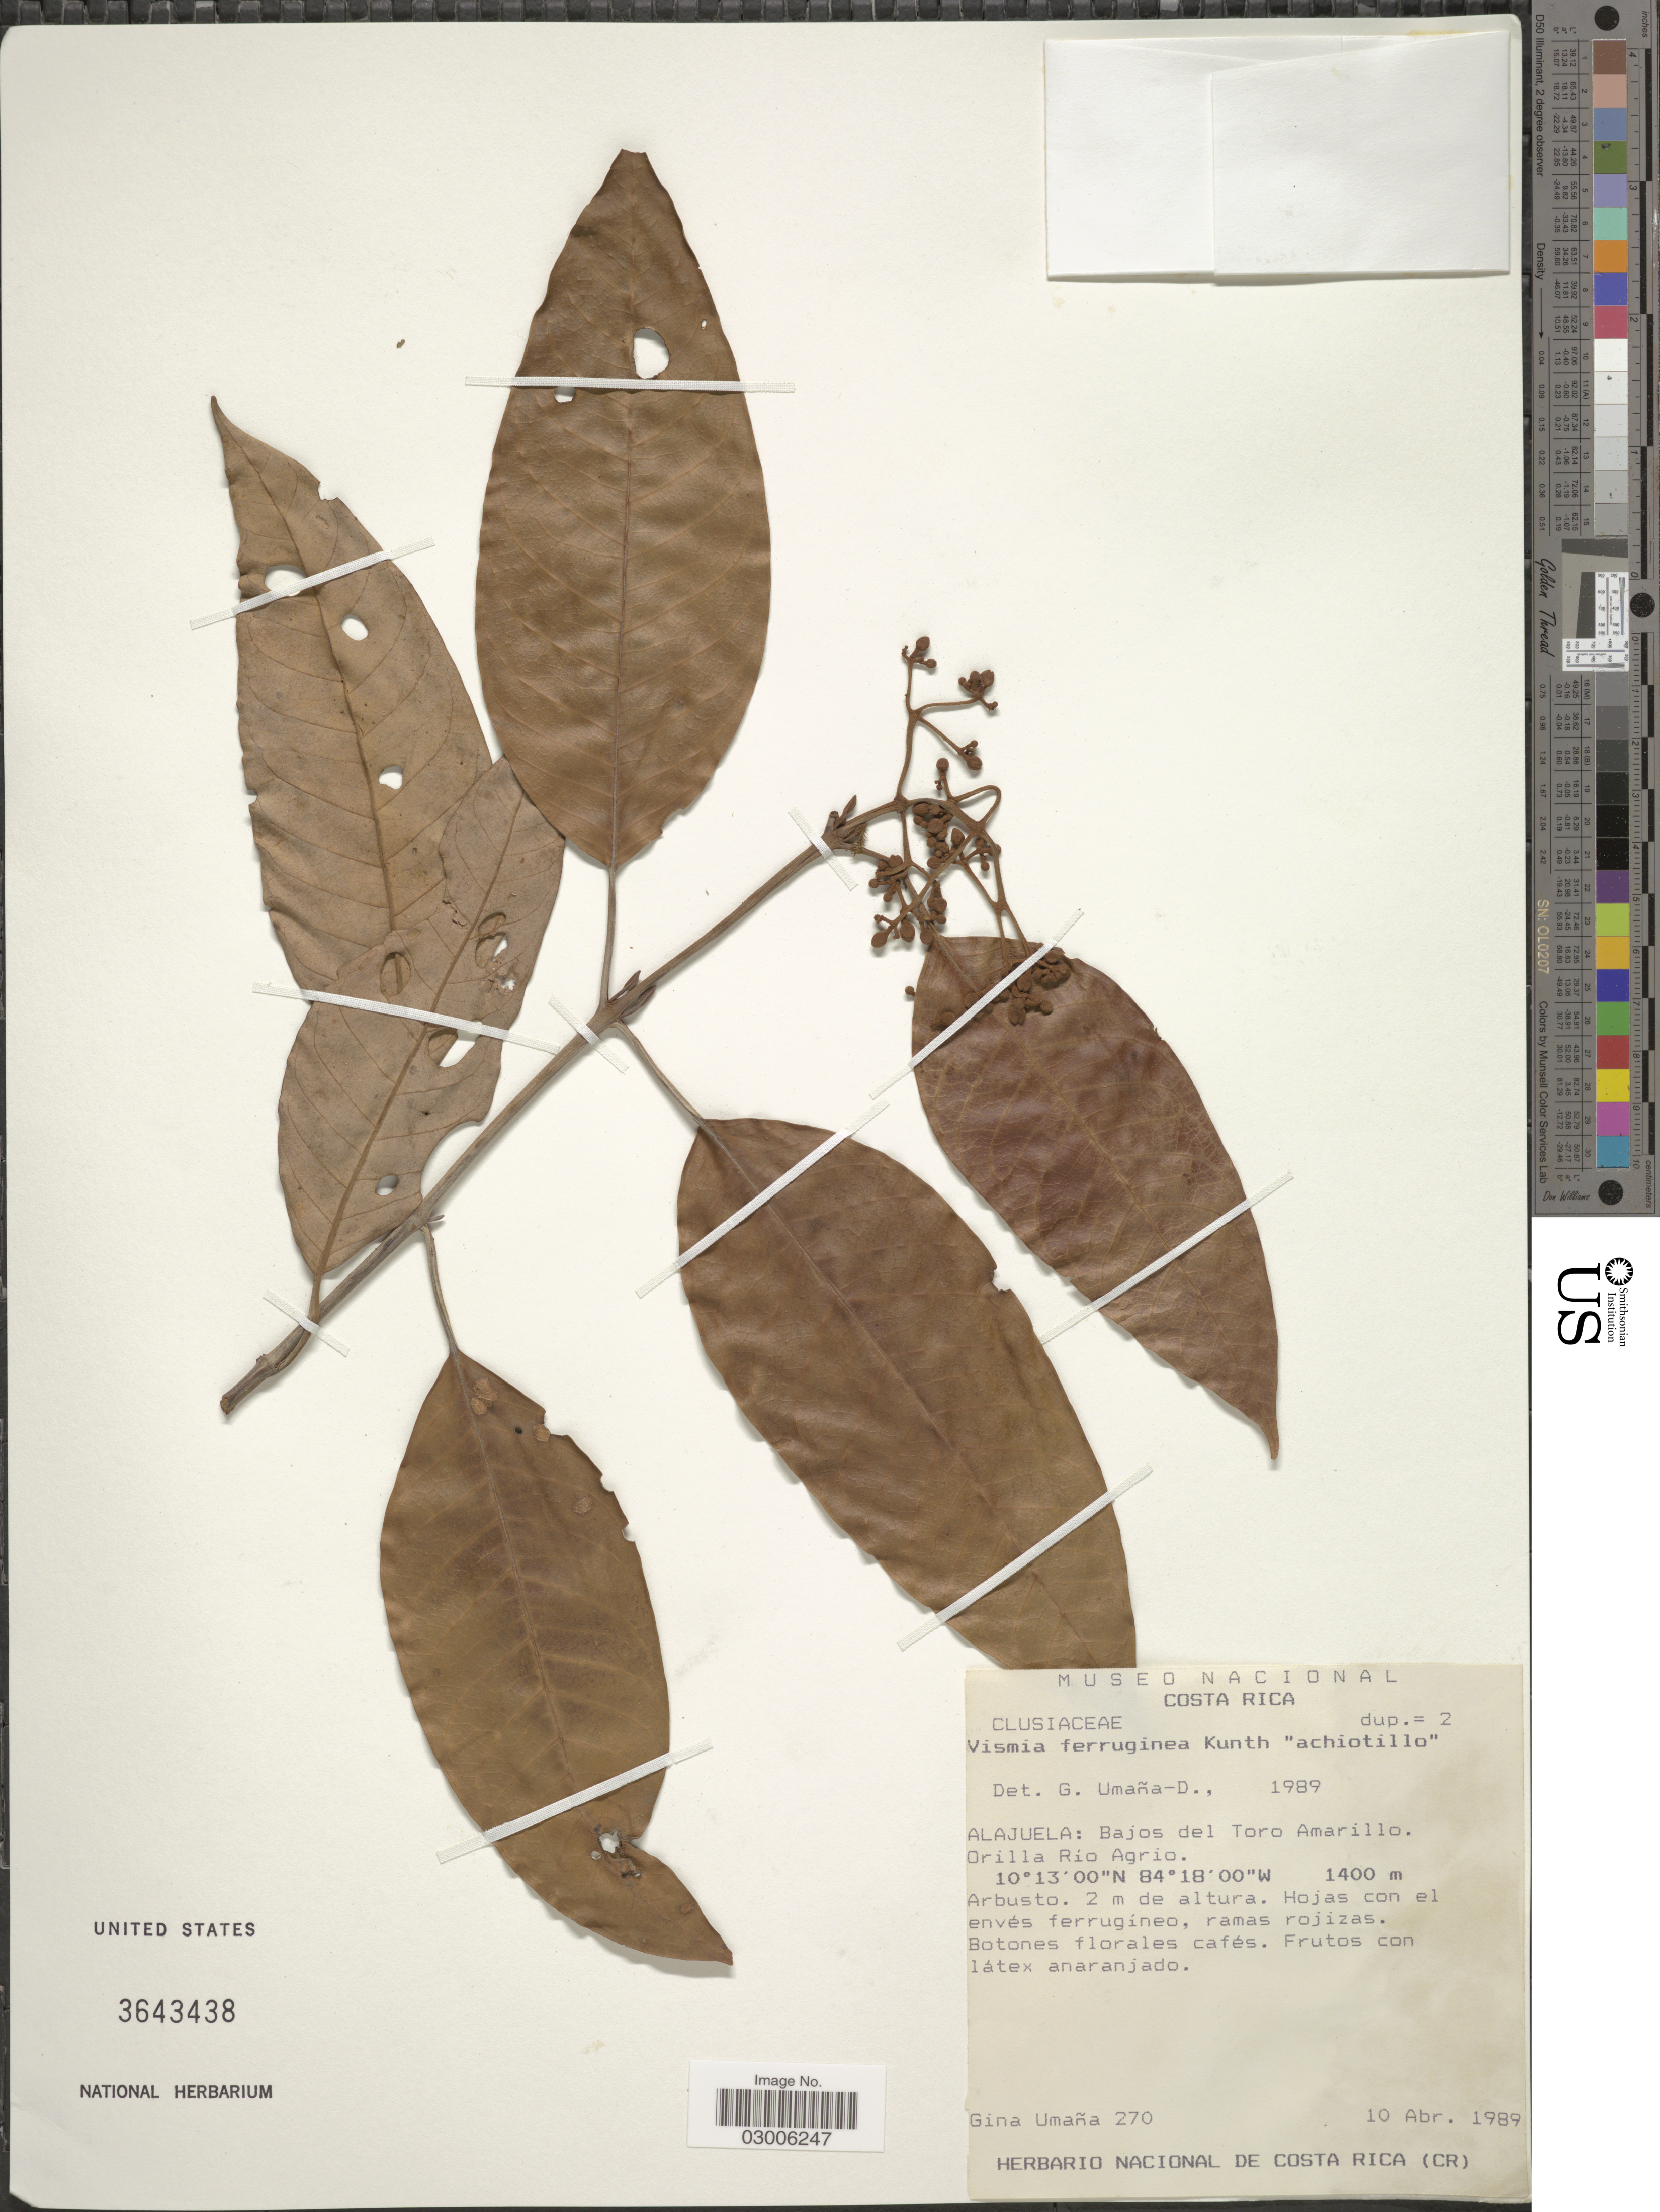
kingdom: Plantae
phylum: Tracheophyta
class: Magnoliopsida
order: Malpighiales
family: Hypericaceae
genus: Vismia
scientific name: Vismia baccifera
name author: (L.) Triana & Planch.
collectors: G. Umana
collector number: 270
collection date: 1989-04-10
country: Costa Rica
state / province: Alajuela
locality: Bajos del Toro Amarillo. Orilla Río Agrio.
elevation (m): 1400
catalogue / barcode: US 3643438